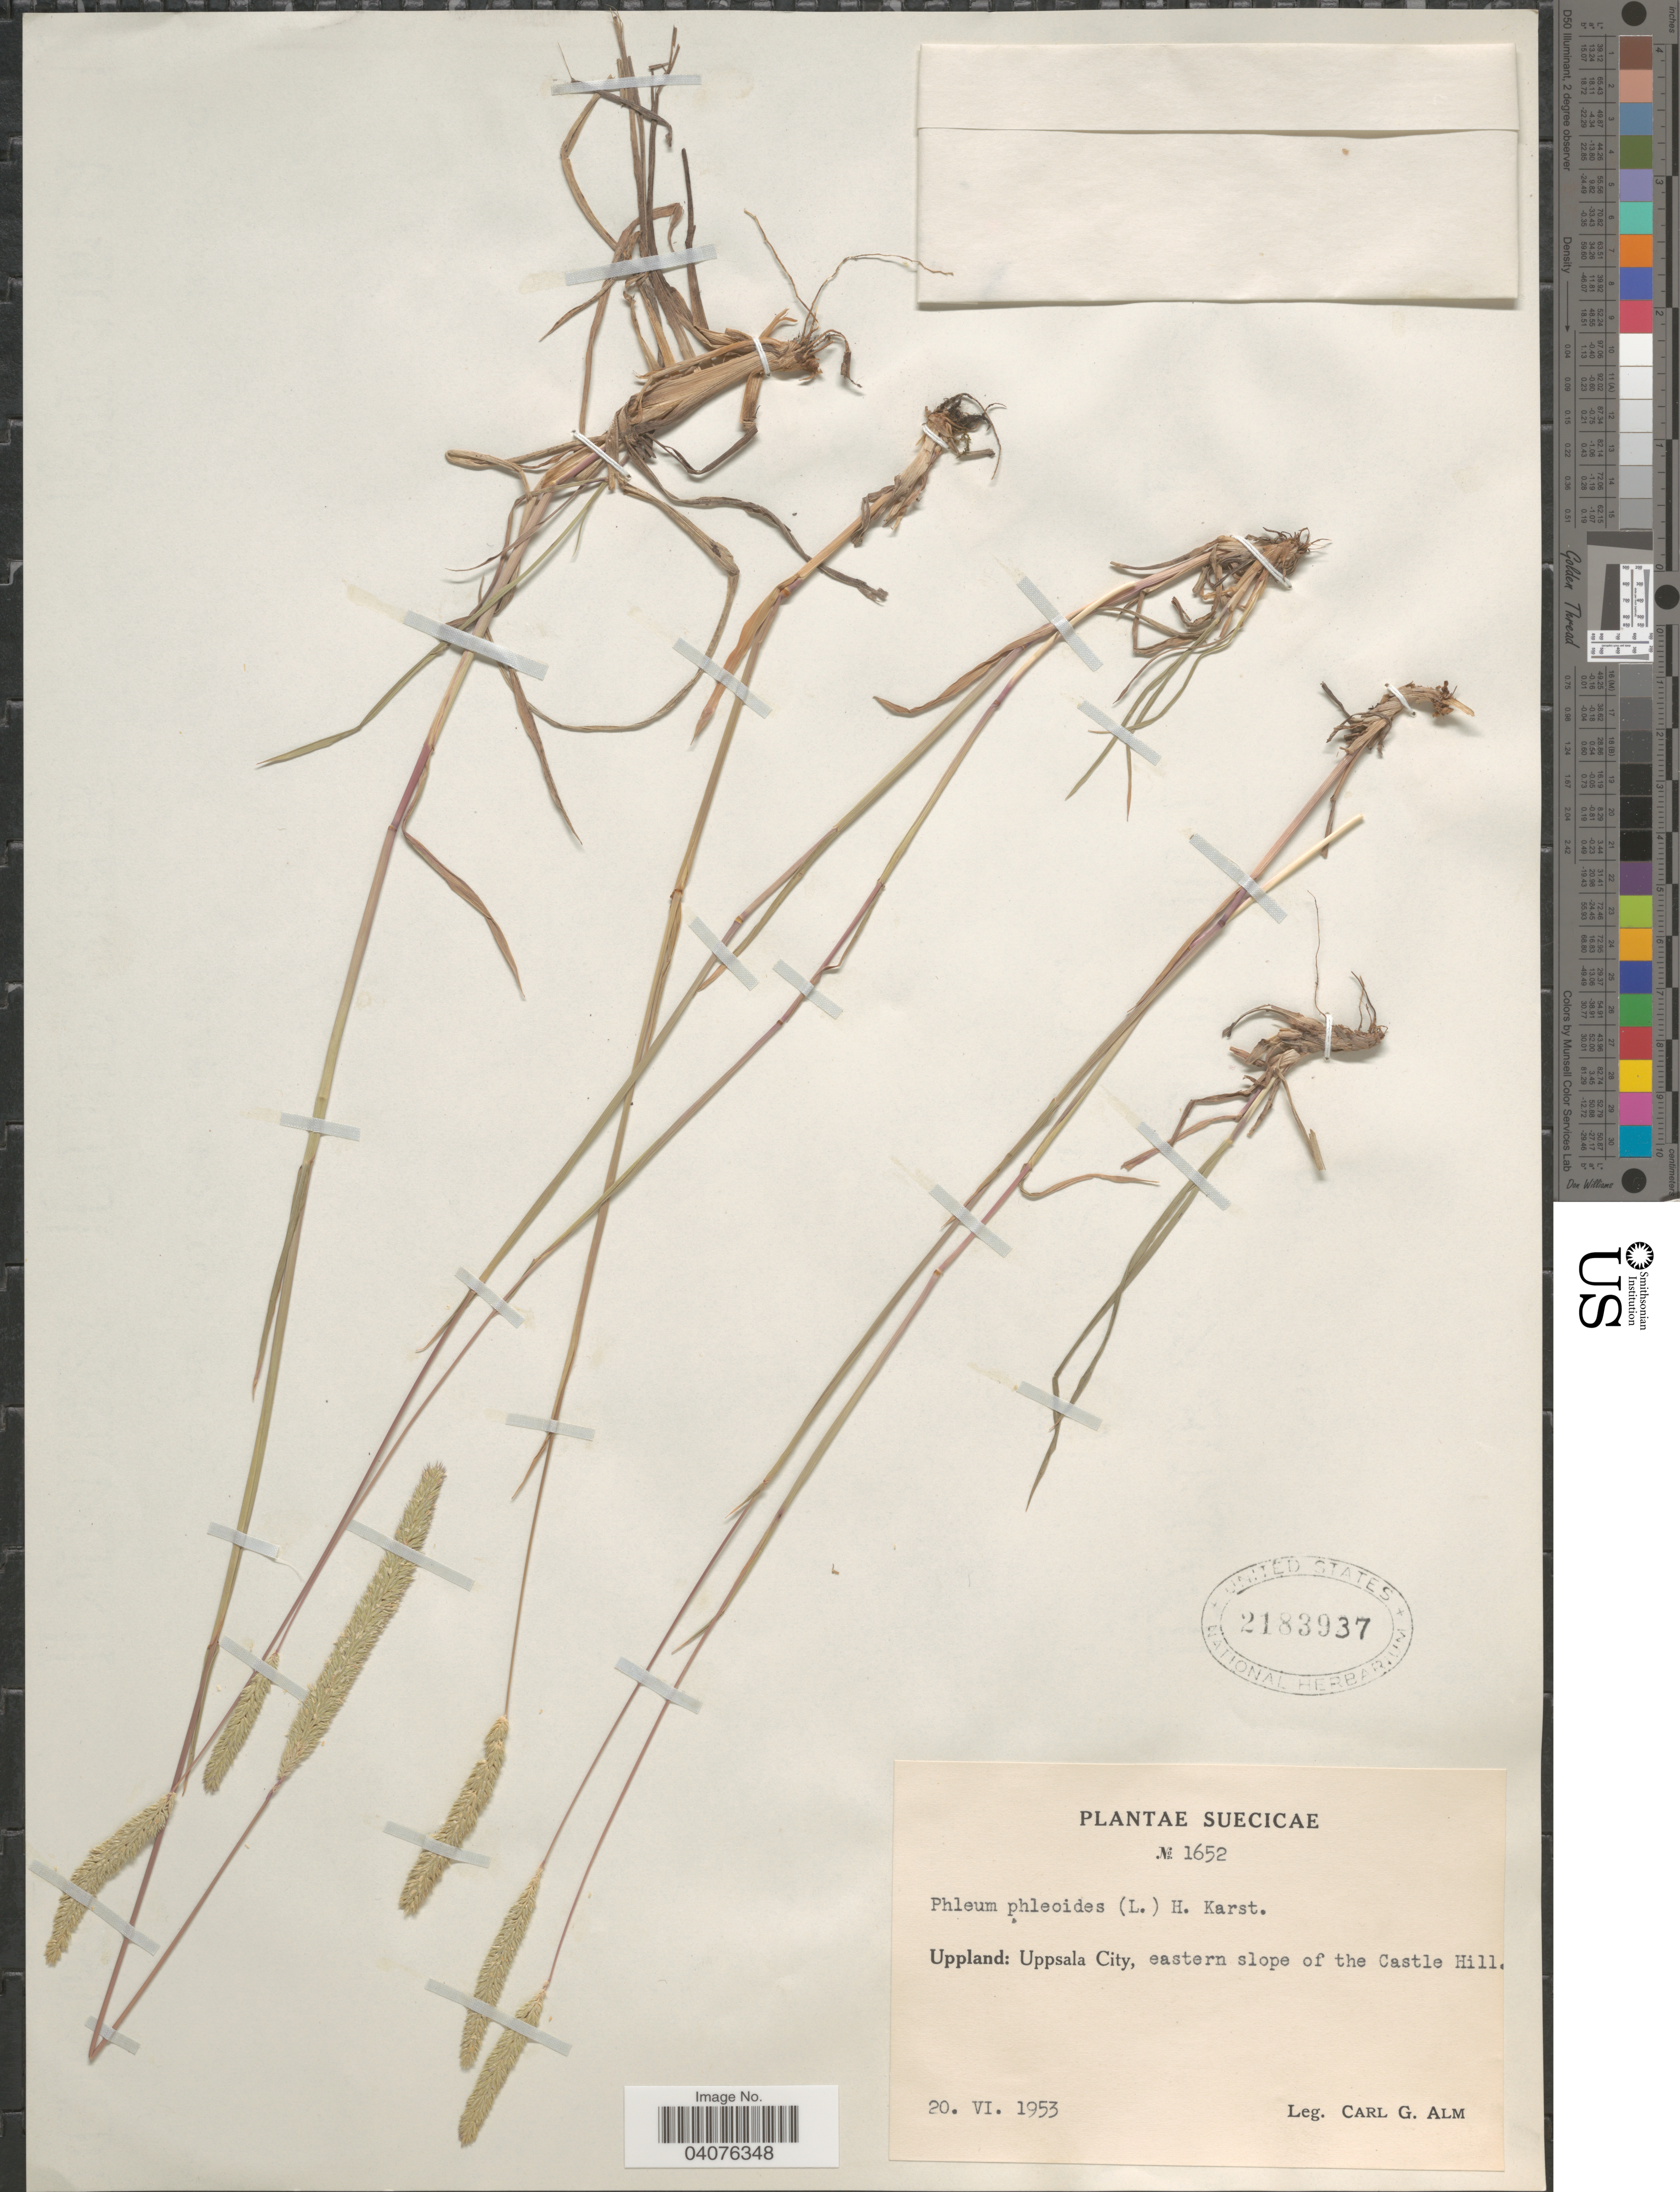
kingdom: Plantae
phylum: Tracheophyta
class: Liliopsida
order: Poales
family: Poaceae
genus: Phleum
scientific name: Phleum phleoides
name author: (L.) H. Karst.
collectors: C. G. Alm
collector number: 1652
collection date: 1953-06-20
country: Sweden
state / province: Uppsala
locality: Suecicae. Uppland: Uppsala City, eastern slope of the Castle Hill.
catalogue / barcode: US 2183937